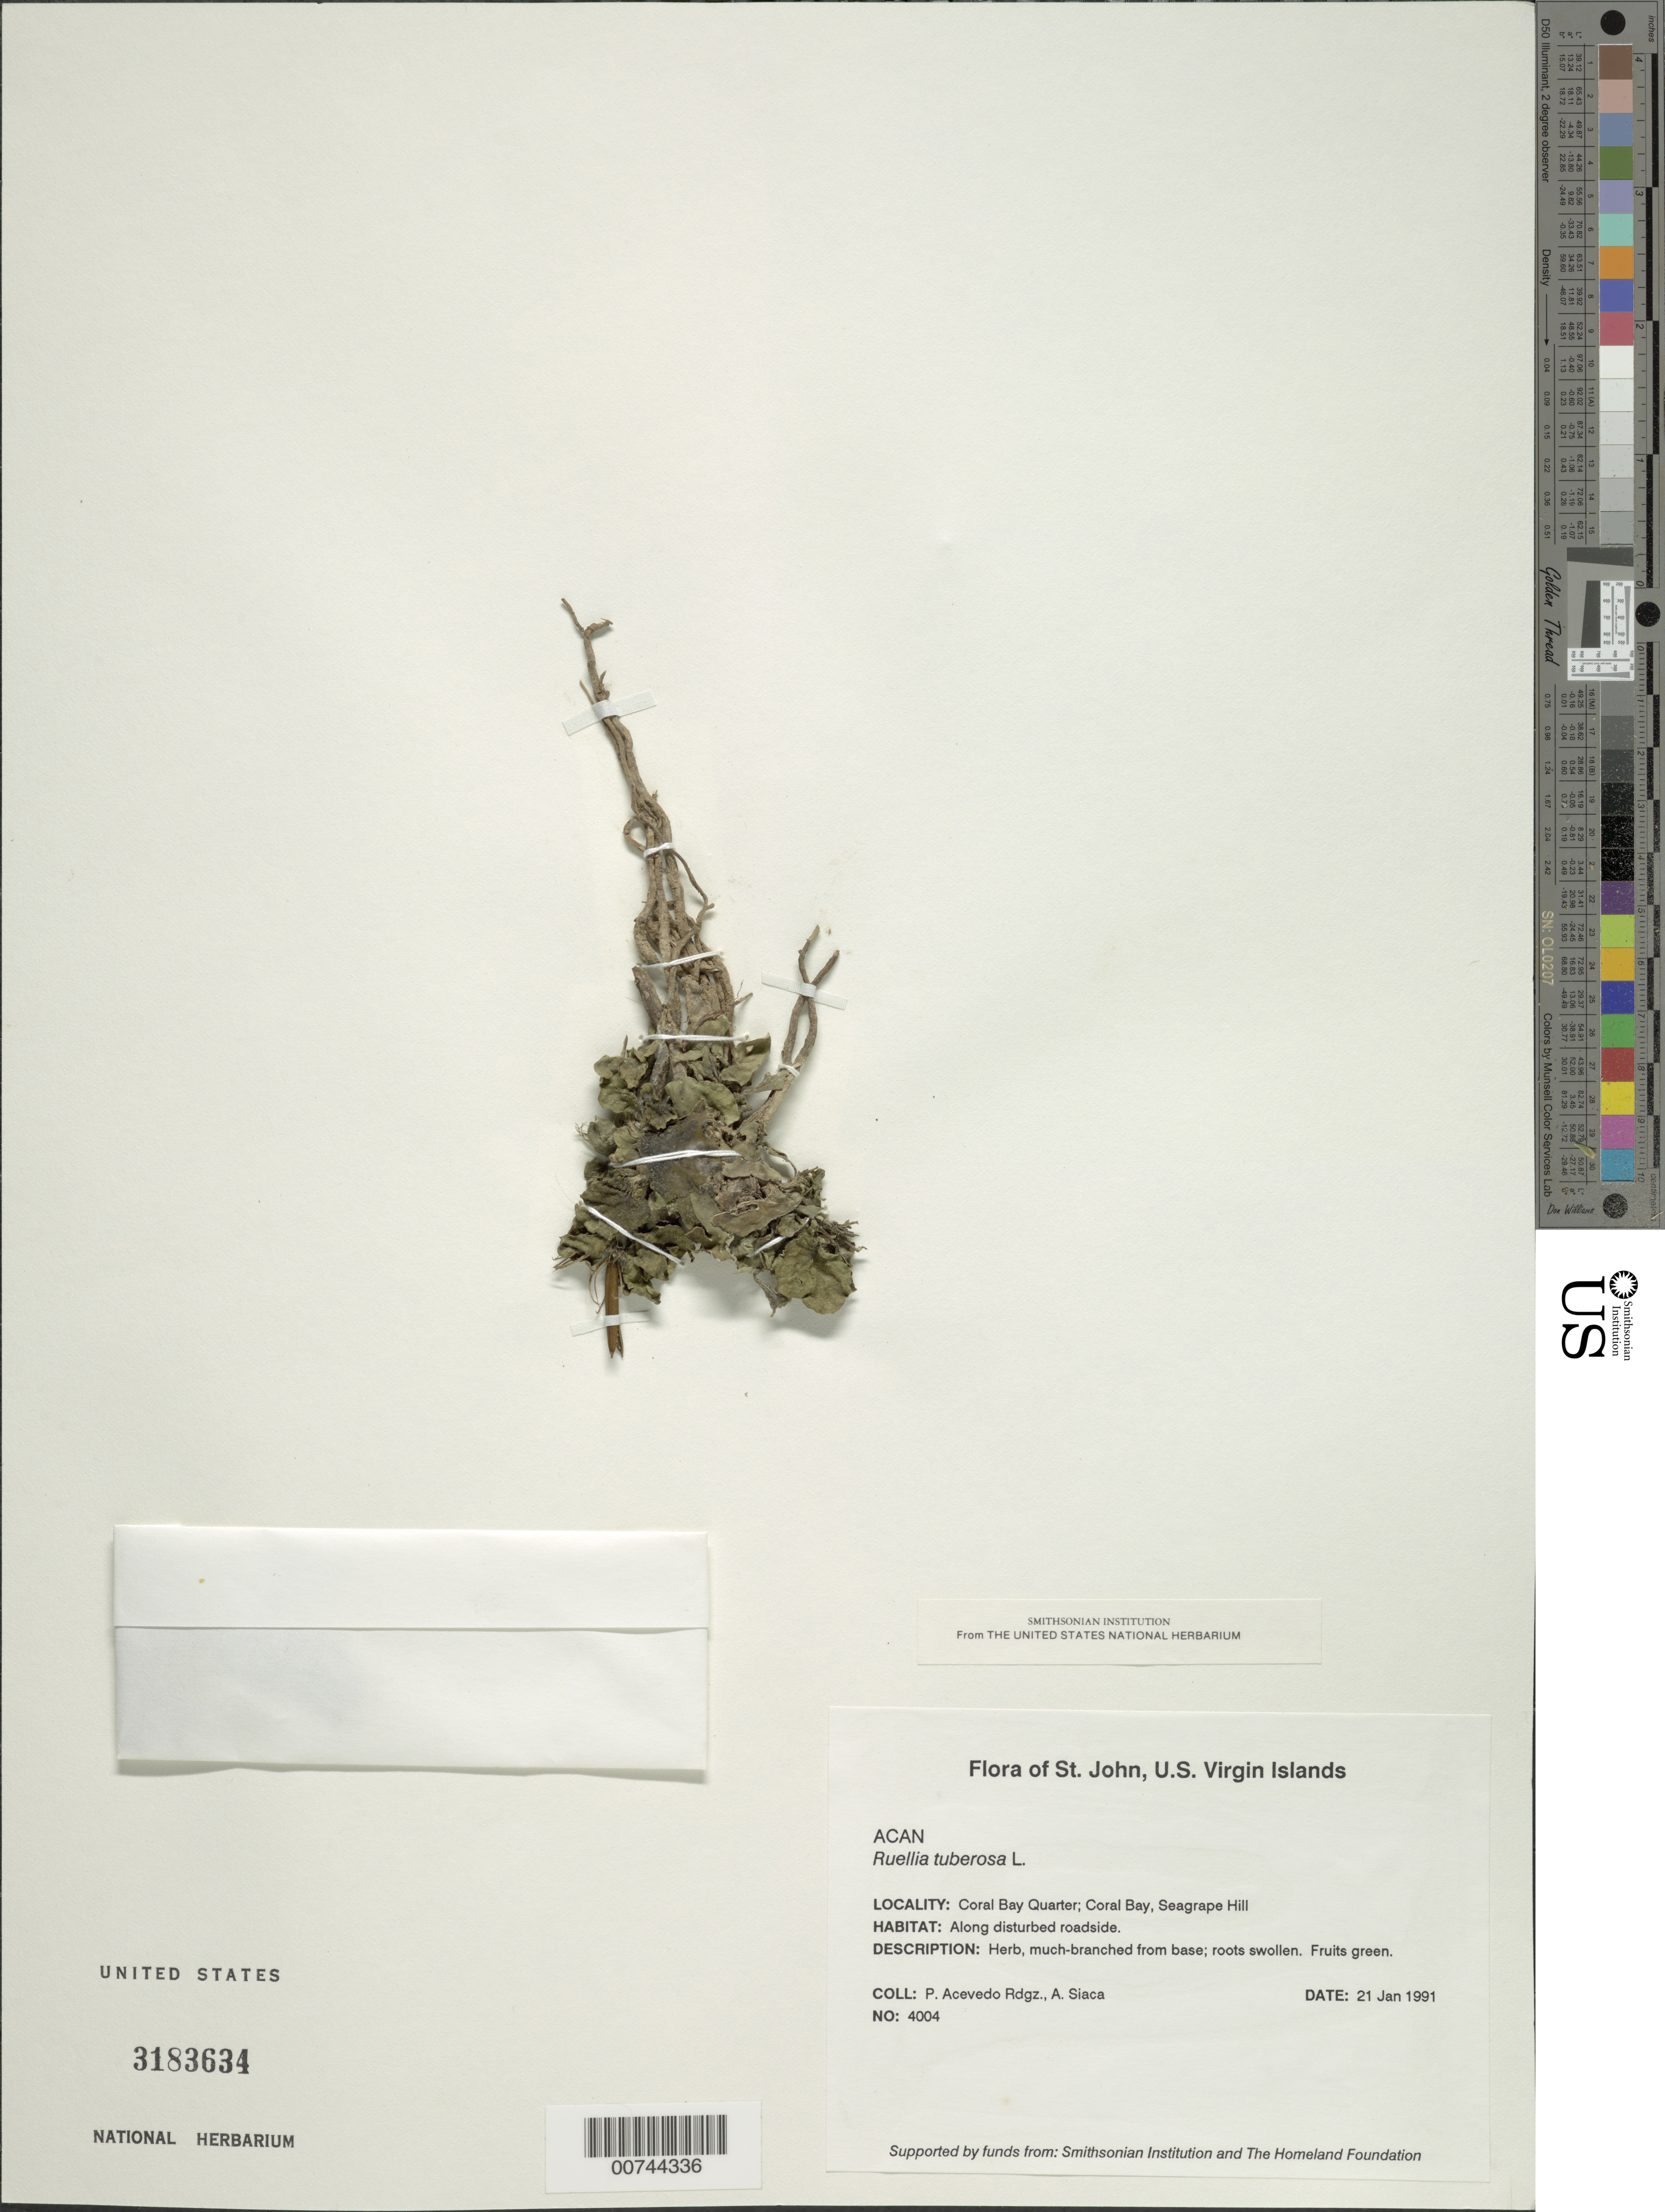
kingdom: Plantae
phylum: Tracheophyta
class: Magnoliopsida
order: Lamiales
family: Acanthaceae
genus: Ruellia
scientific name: Ruellia tuberosa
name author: L.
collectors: P. Acevedo-Rodr. & A. Siaca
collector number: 4004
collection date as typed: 21 Jan 1991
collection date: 1991-01-21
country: U.S. Virgin Islands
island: St. John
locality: Coral Bay Quarter; Coral Bay, Seagrape Hill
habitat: Along disturbed roadside.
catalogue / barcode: US 3183634